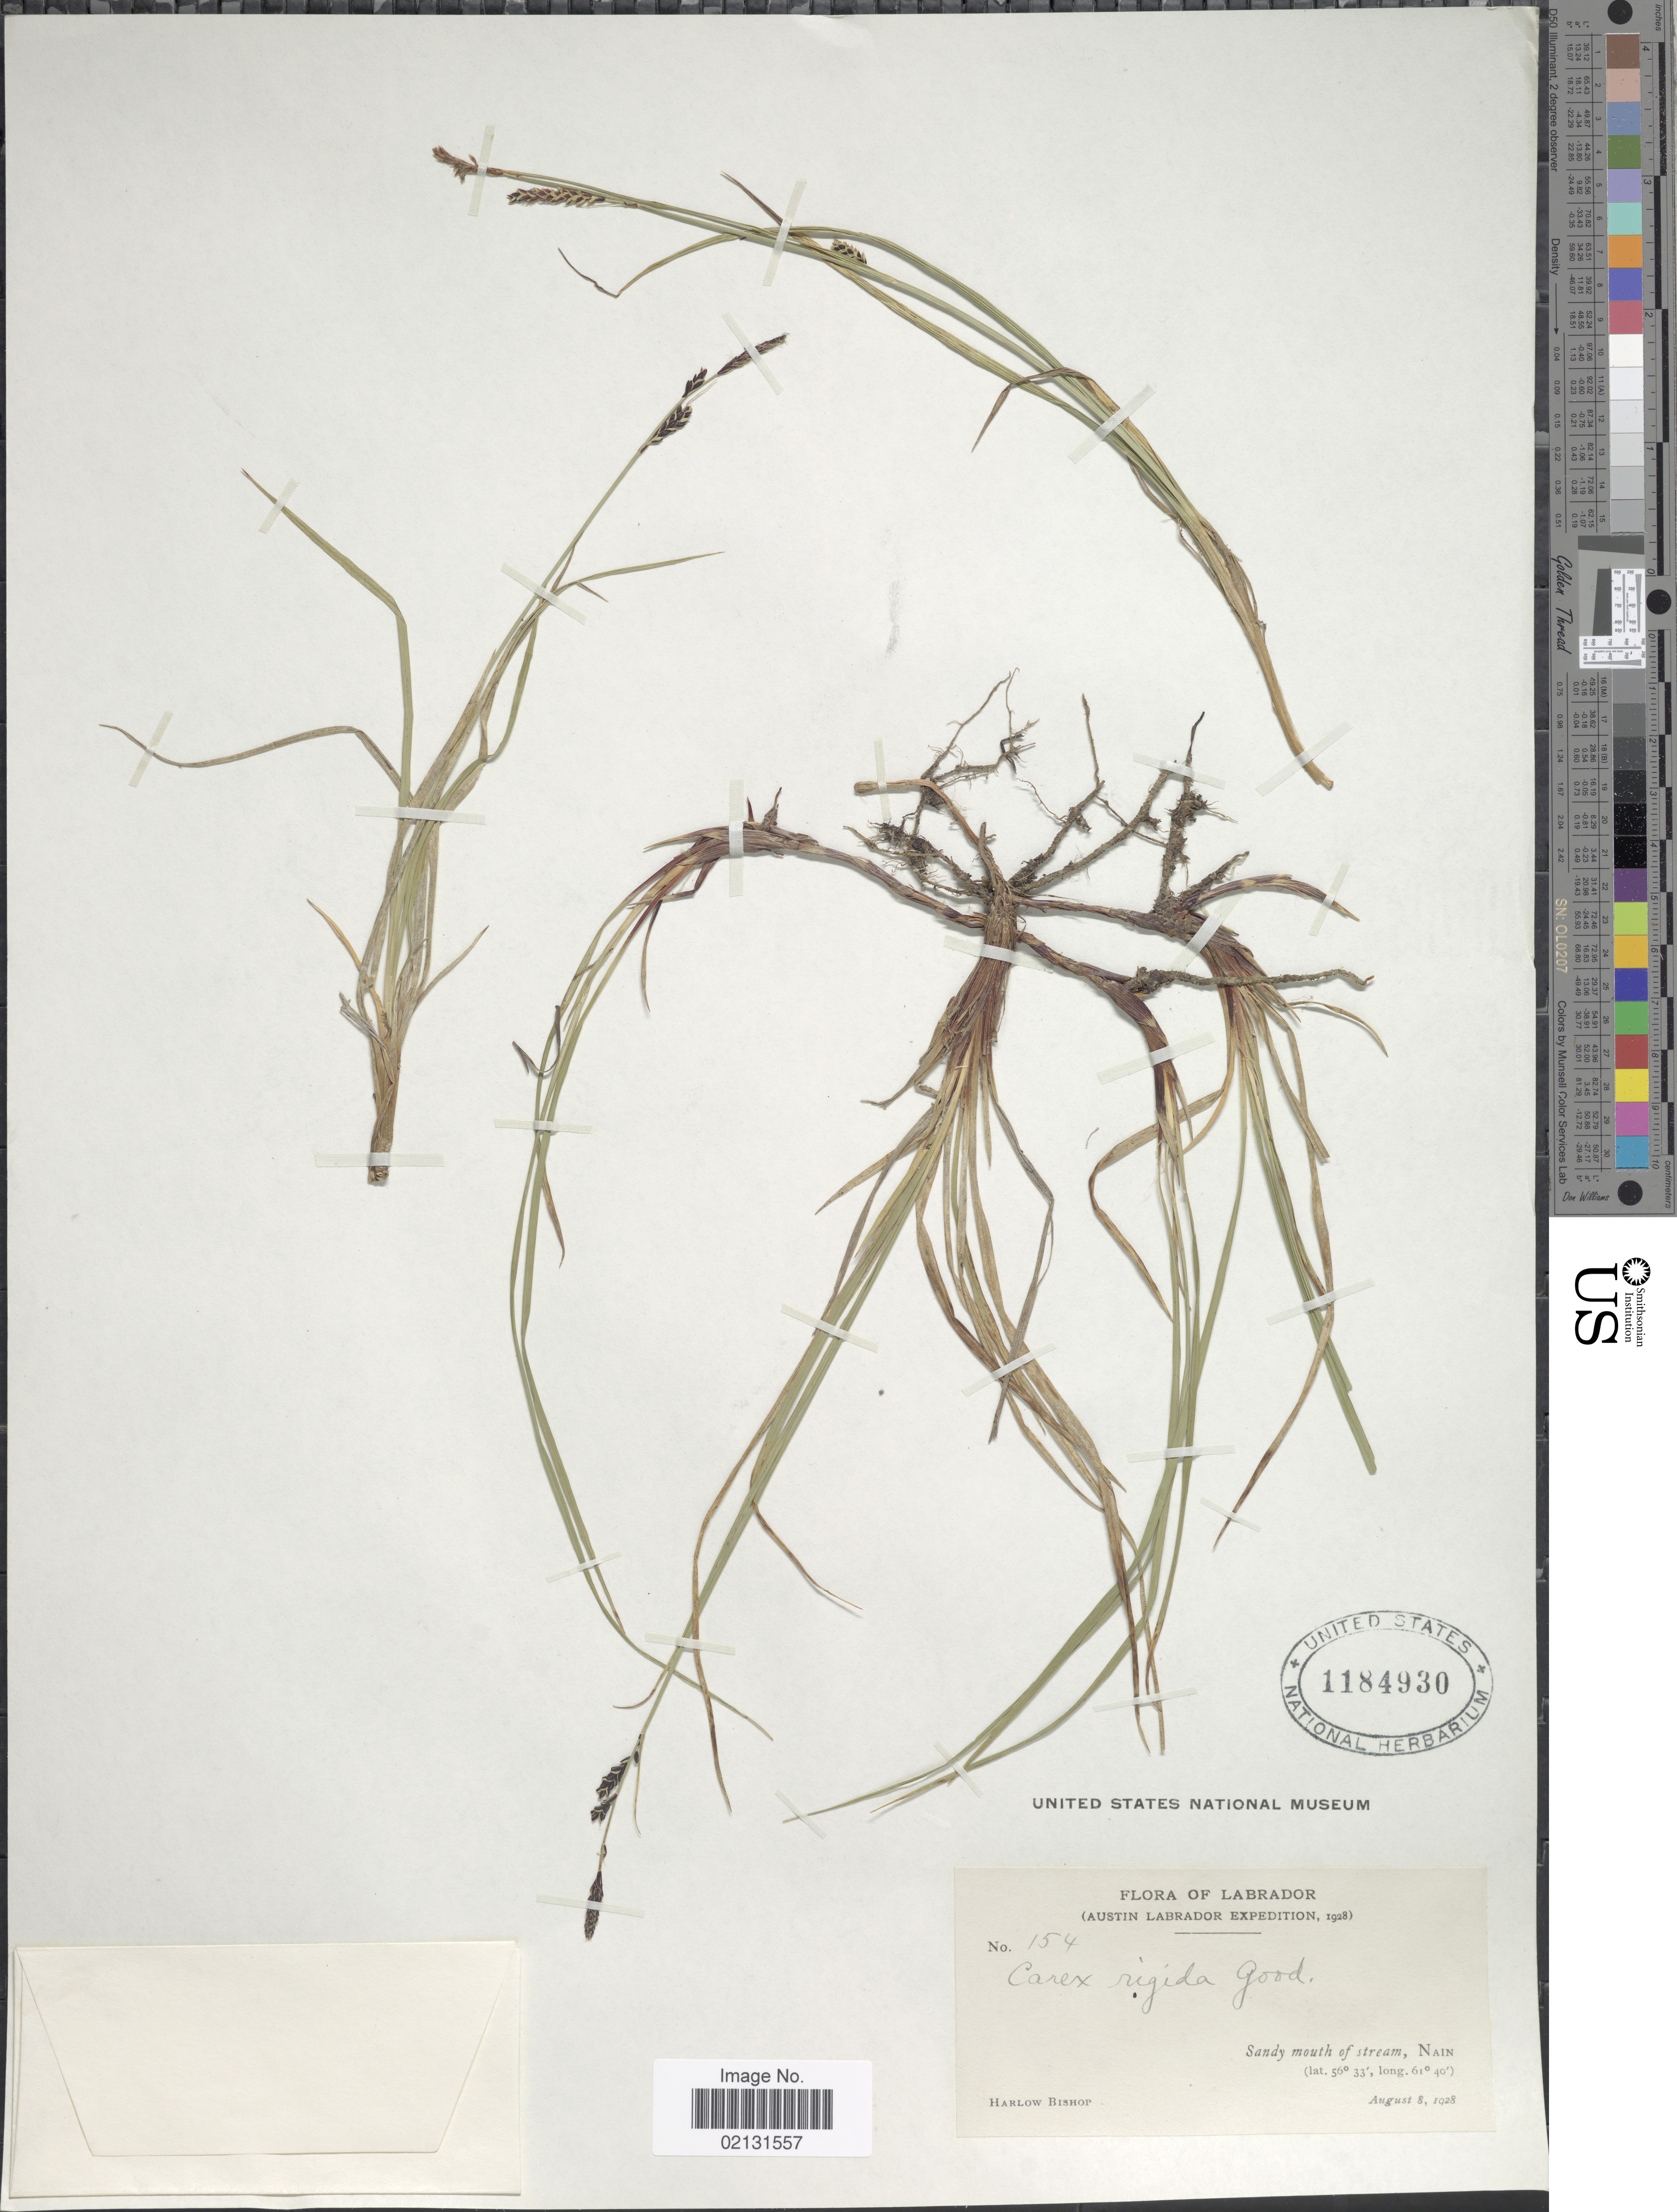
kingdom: Plantae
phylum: Tracheophyta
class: Liliopsida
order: Poales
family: Cyperaceae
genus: Carex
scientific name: Carex bigelowii subsp. bigelowii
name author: Torr. ex Schwein.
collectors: H. Bishop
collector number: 154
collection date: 1928-08-08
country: Canada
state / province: Newfoundland and Labrador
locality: Labrador, (Austin Labrador), sandy mouth of stream, Nain.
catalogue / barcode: US 1184930